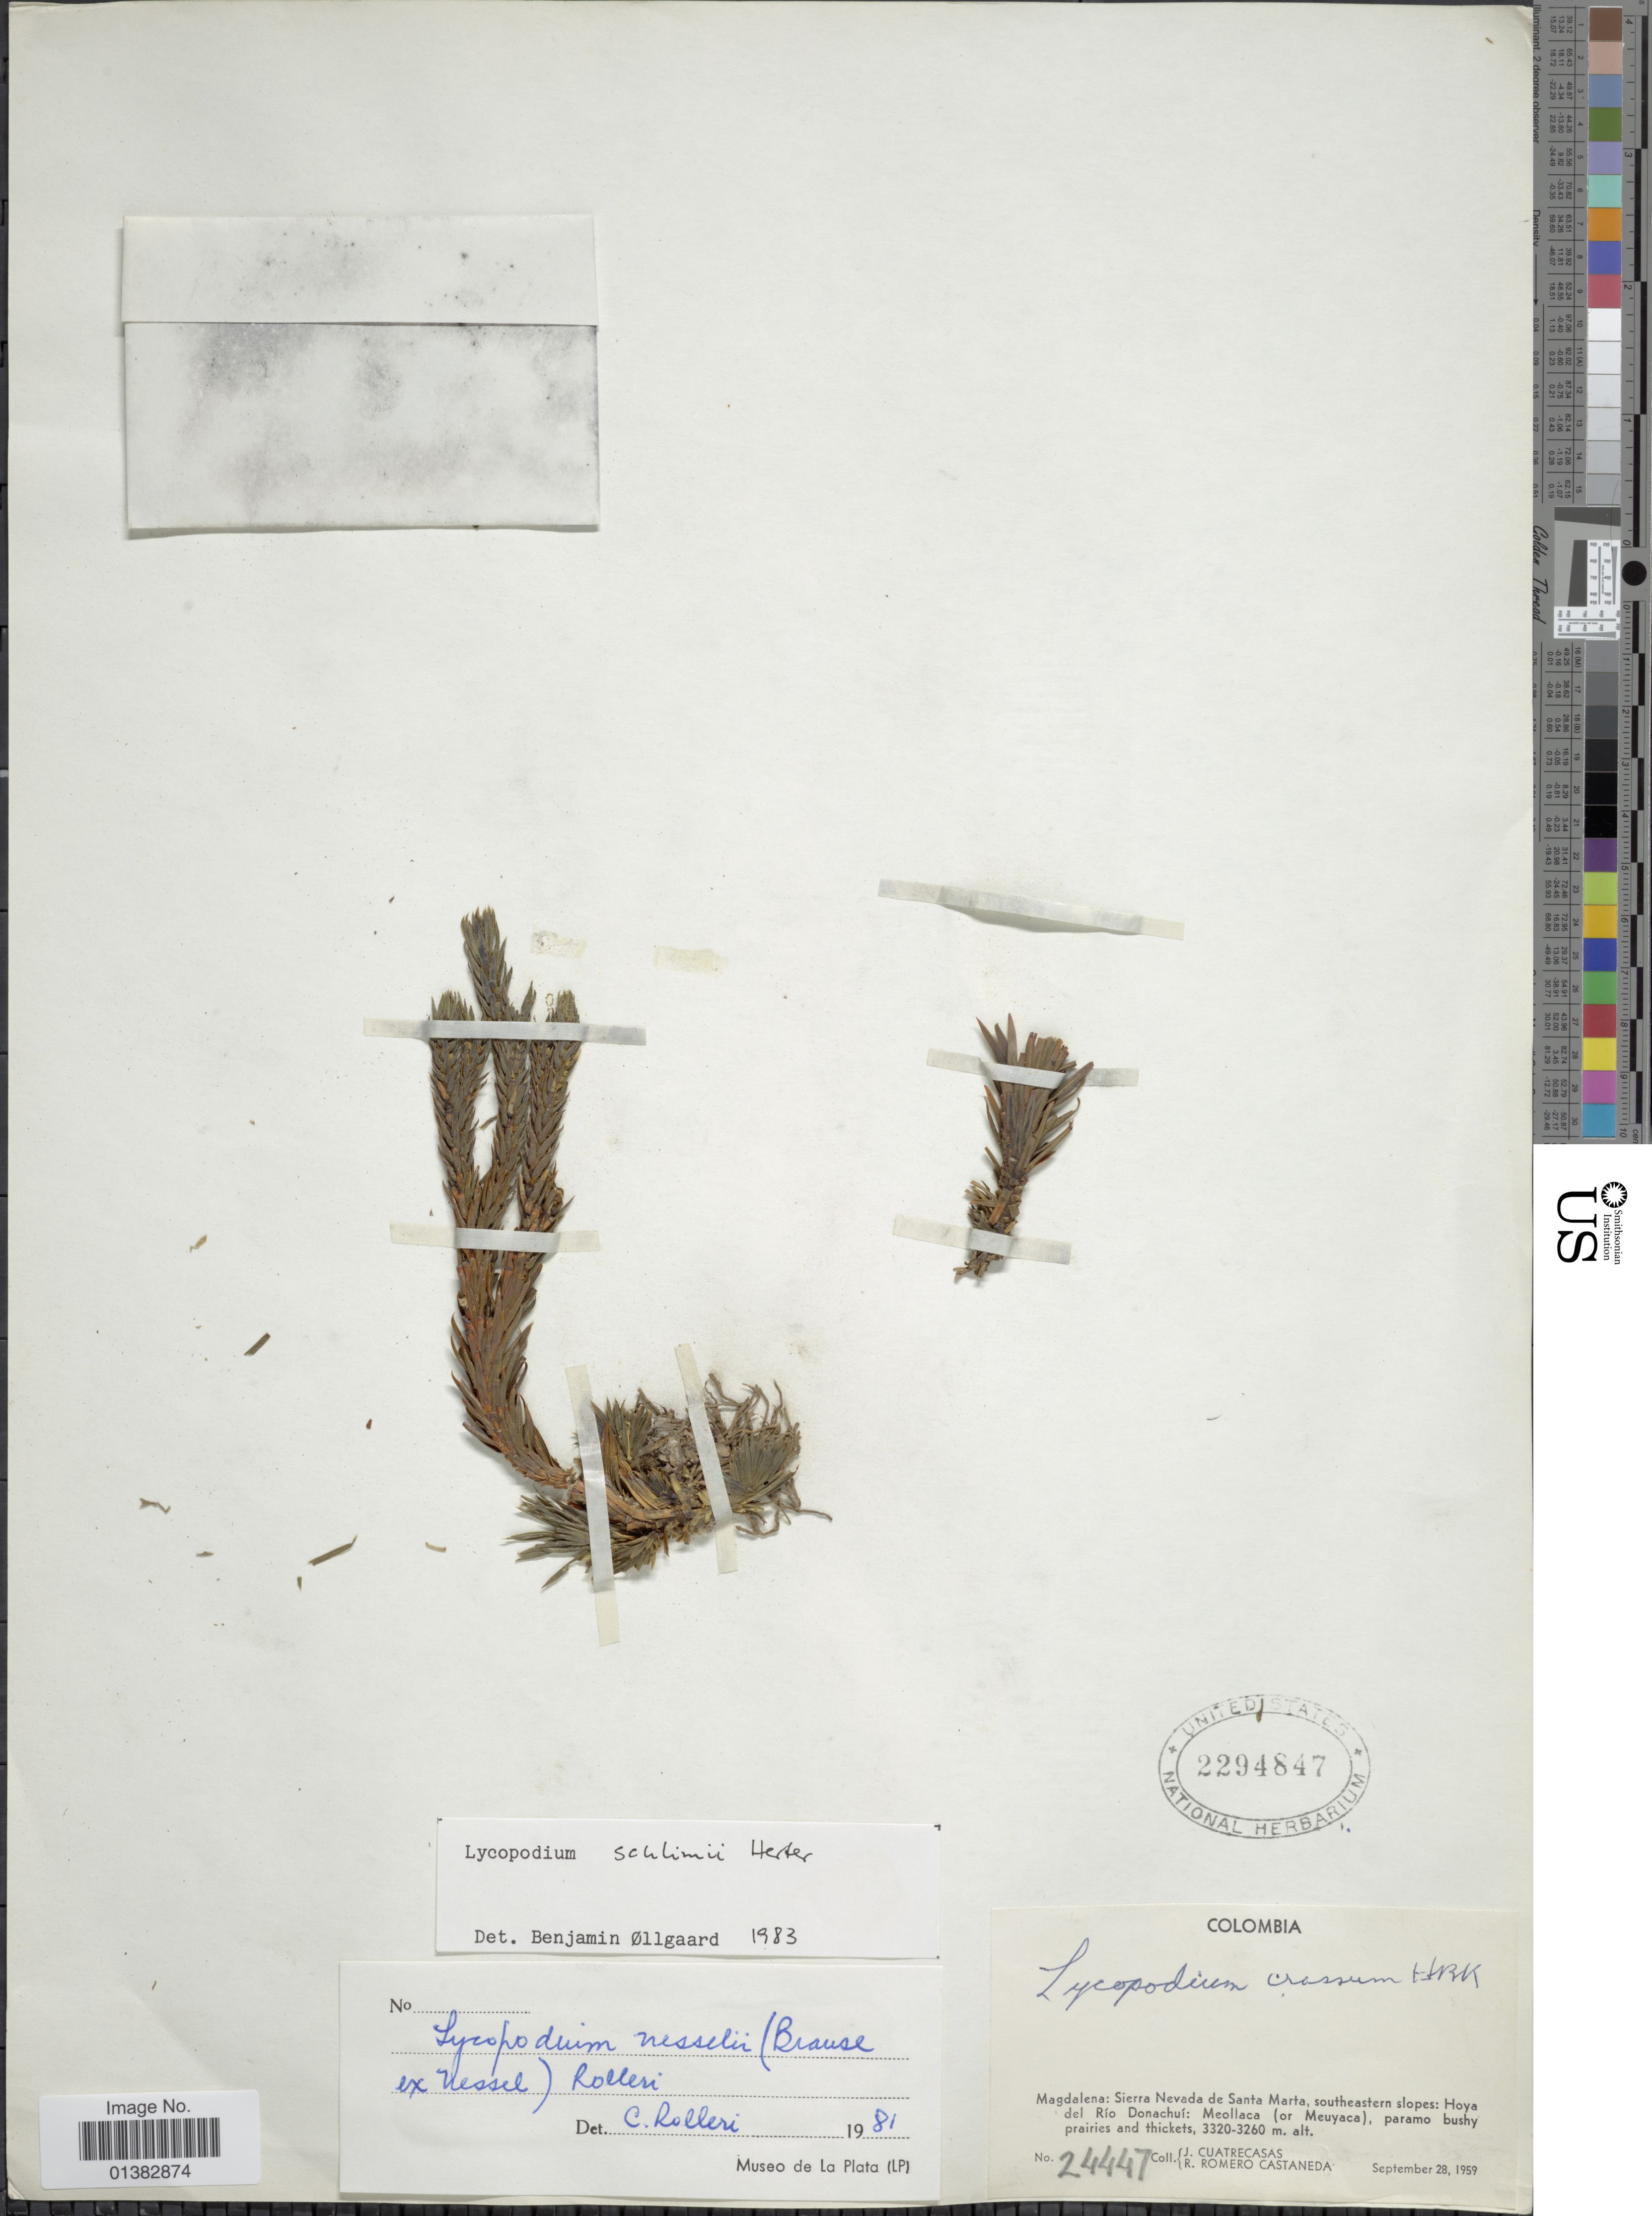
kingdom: Plantae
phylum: Tracheophyta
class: Lycopodiopsida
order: Lycopodiales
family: Lycopodiaceae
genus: Phlegmariurus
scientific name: Phlegmariurus schlimii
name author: (Herter) B. Øllg.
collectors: J. Cuatrecasas & R. Romero Castañeda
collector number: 24447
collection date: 1959-09-28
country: Colombia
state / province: Magdalena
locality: Sierra Nevada de Santa Marta, southeastern slopes: Hoya del Río Donachuí: Meollaca (or Meuyaca), paramo bushy prairies and thickets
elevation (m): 3260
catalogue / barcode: US 2294847